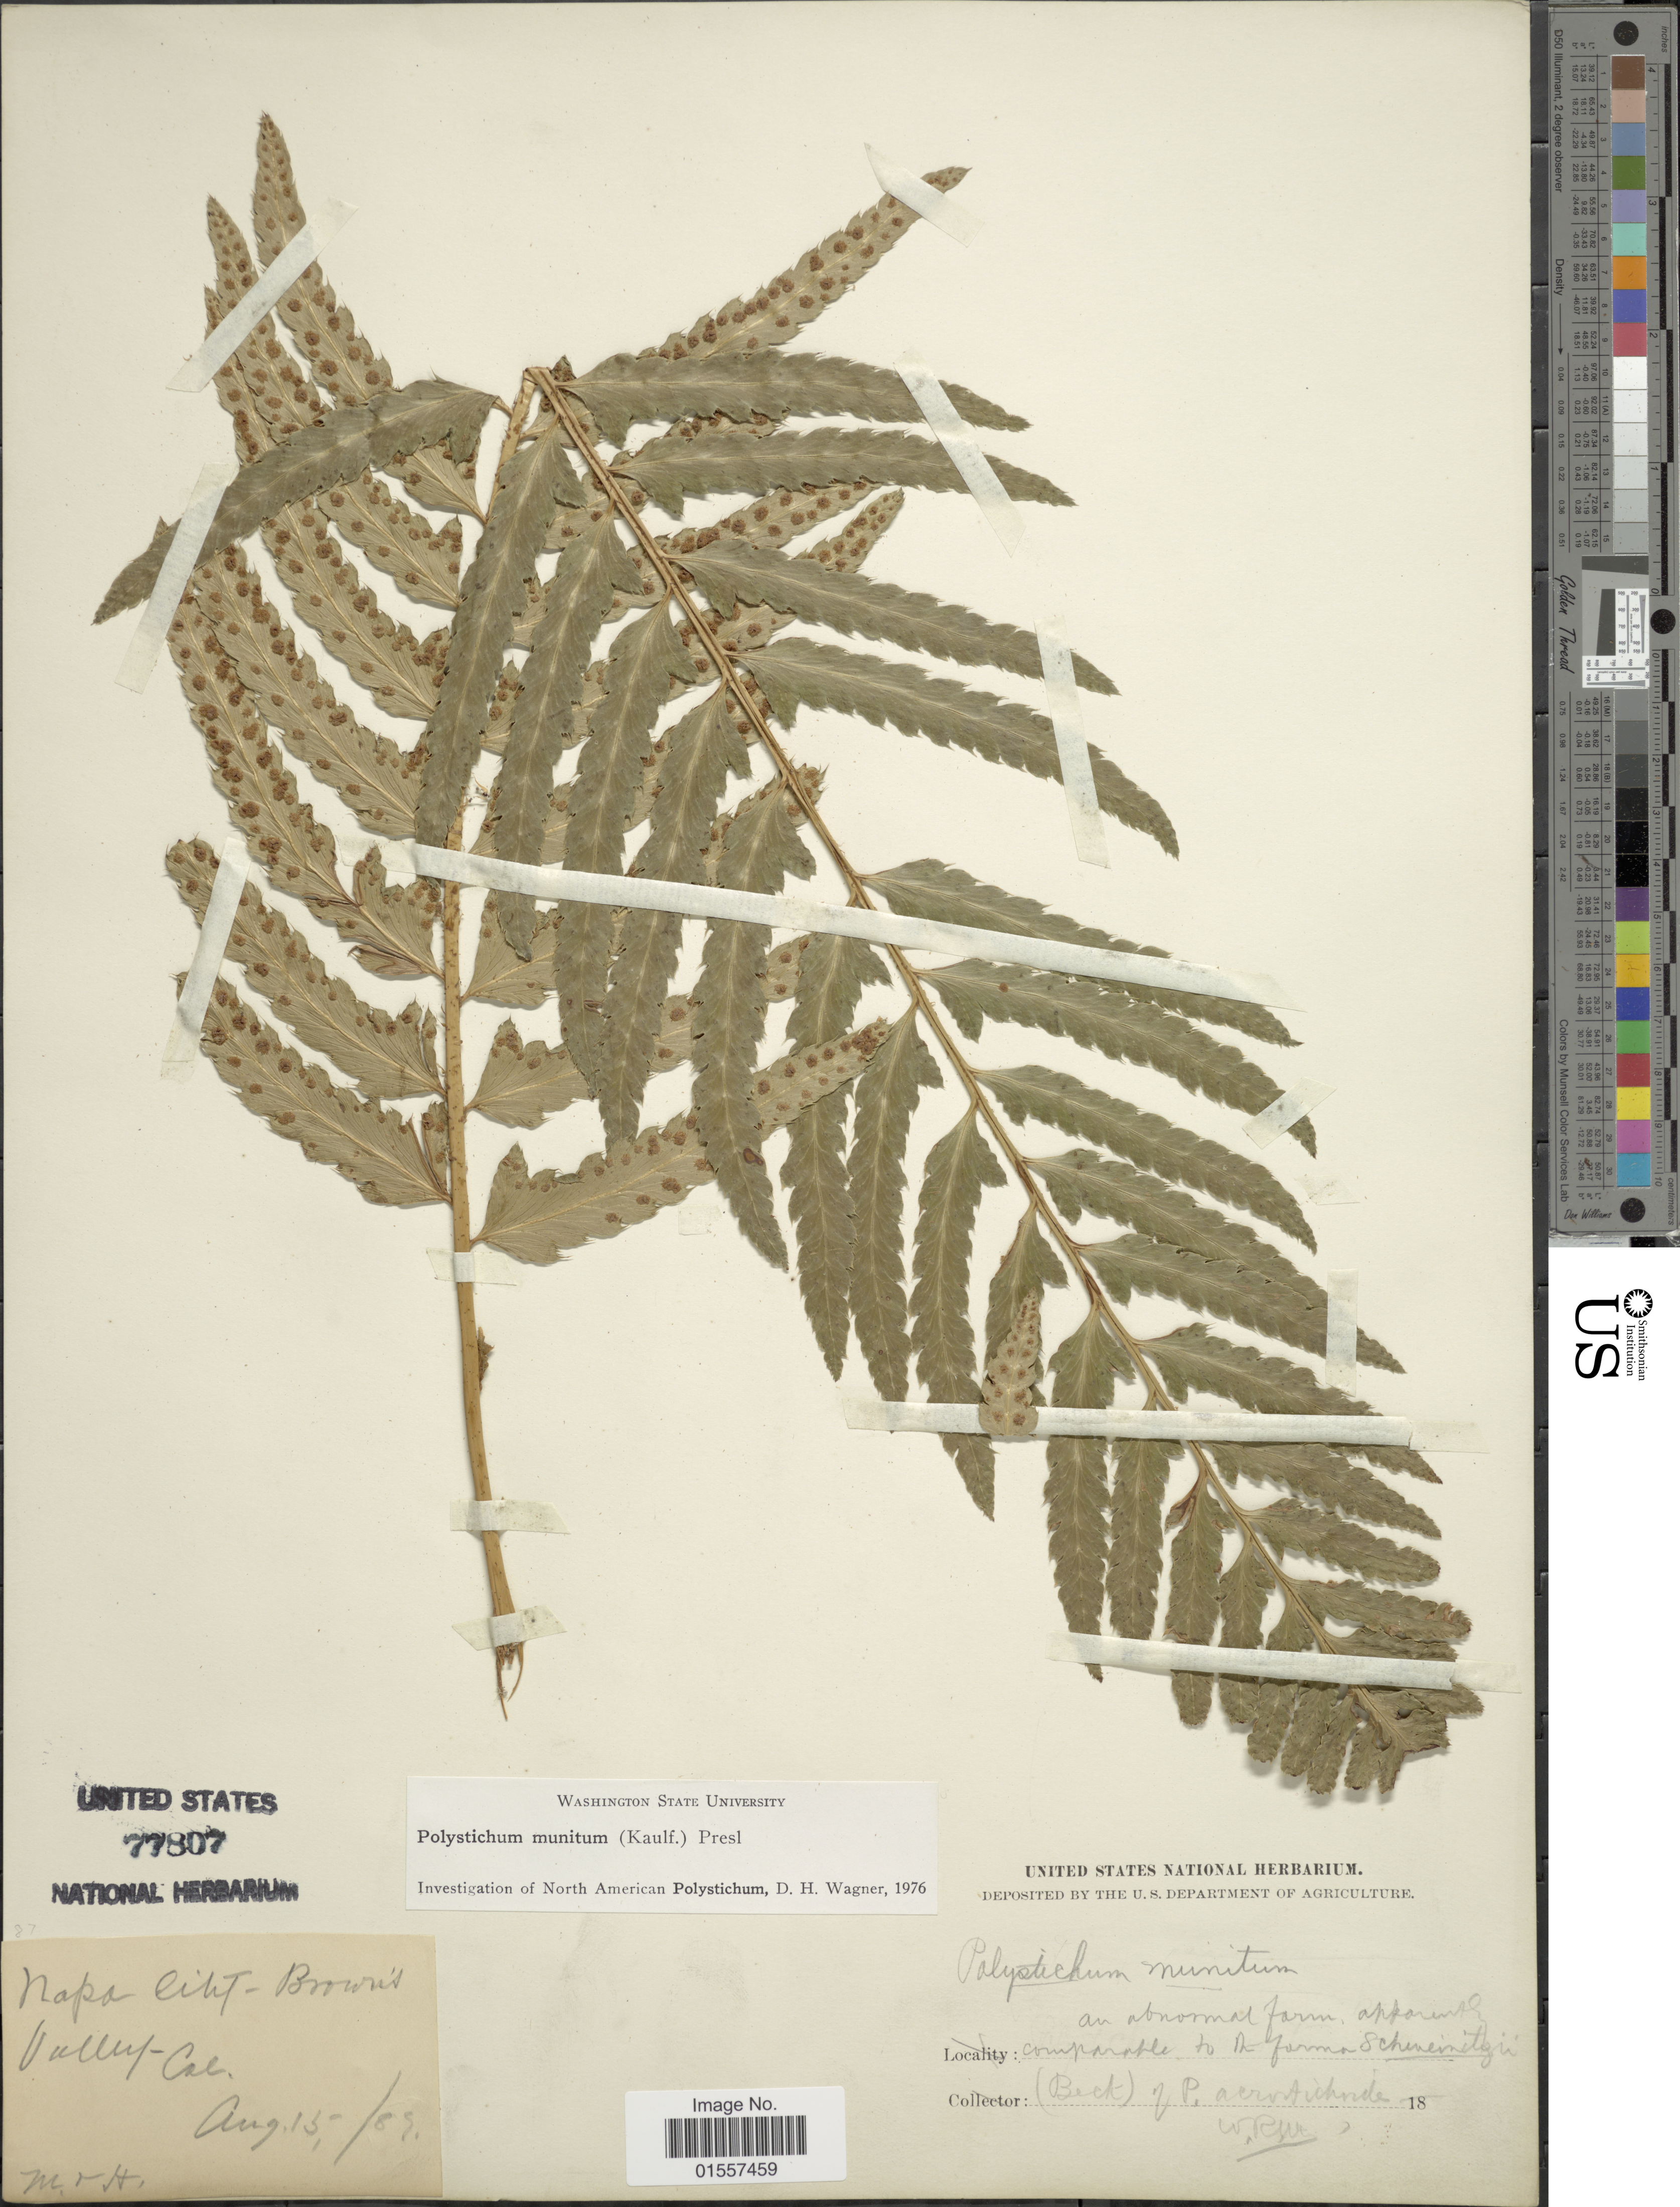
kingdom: Plantae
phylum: Tracheophyta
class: Polypodiopsida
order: Polypodiales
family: Dryopteridaceae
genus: Polystichum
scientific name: Polystichum munitum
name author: (Kaulf.) C. Presl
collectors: -- Beck & H.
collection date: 1887-08-15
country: United States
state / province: California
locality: Napa city, Brown's Valley.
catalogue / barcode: US 77807